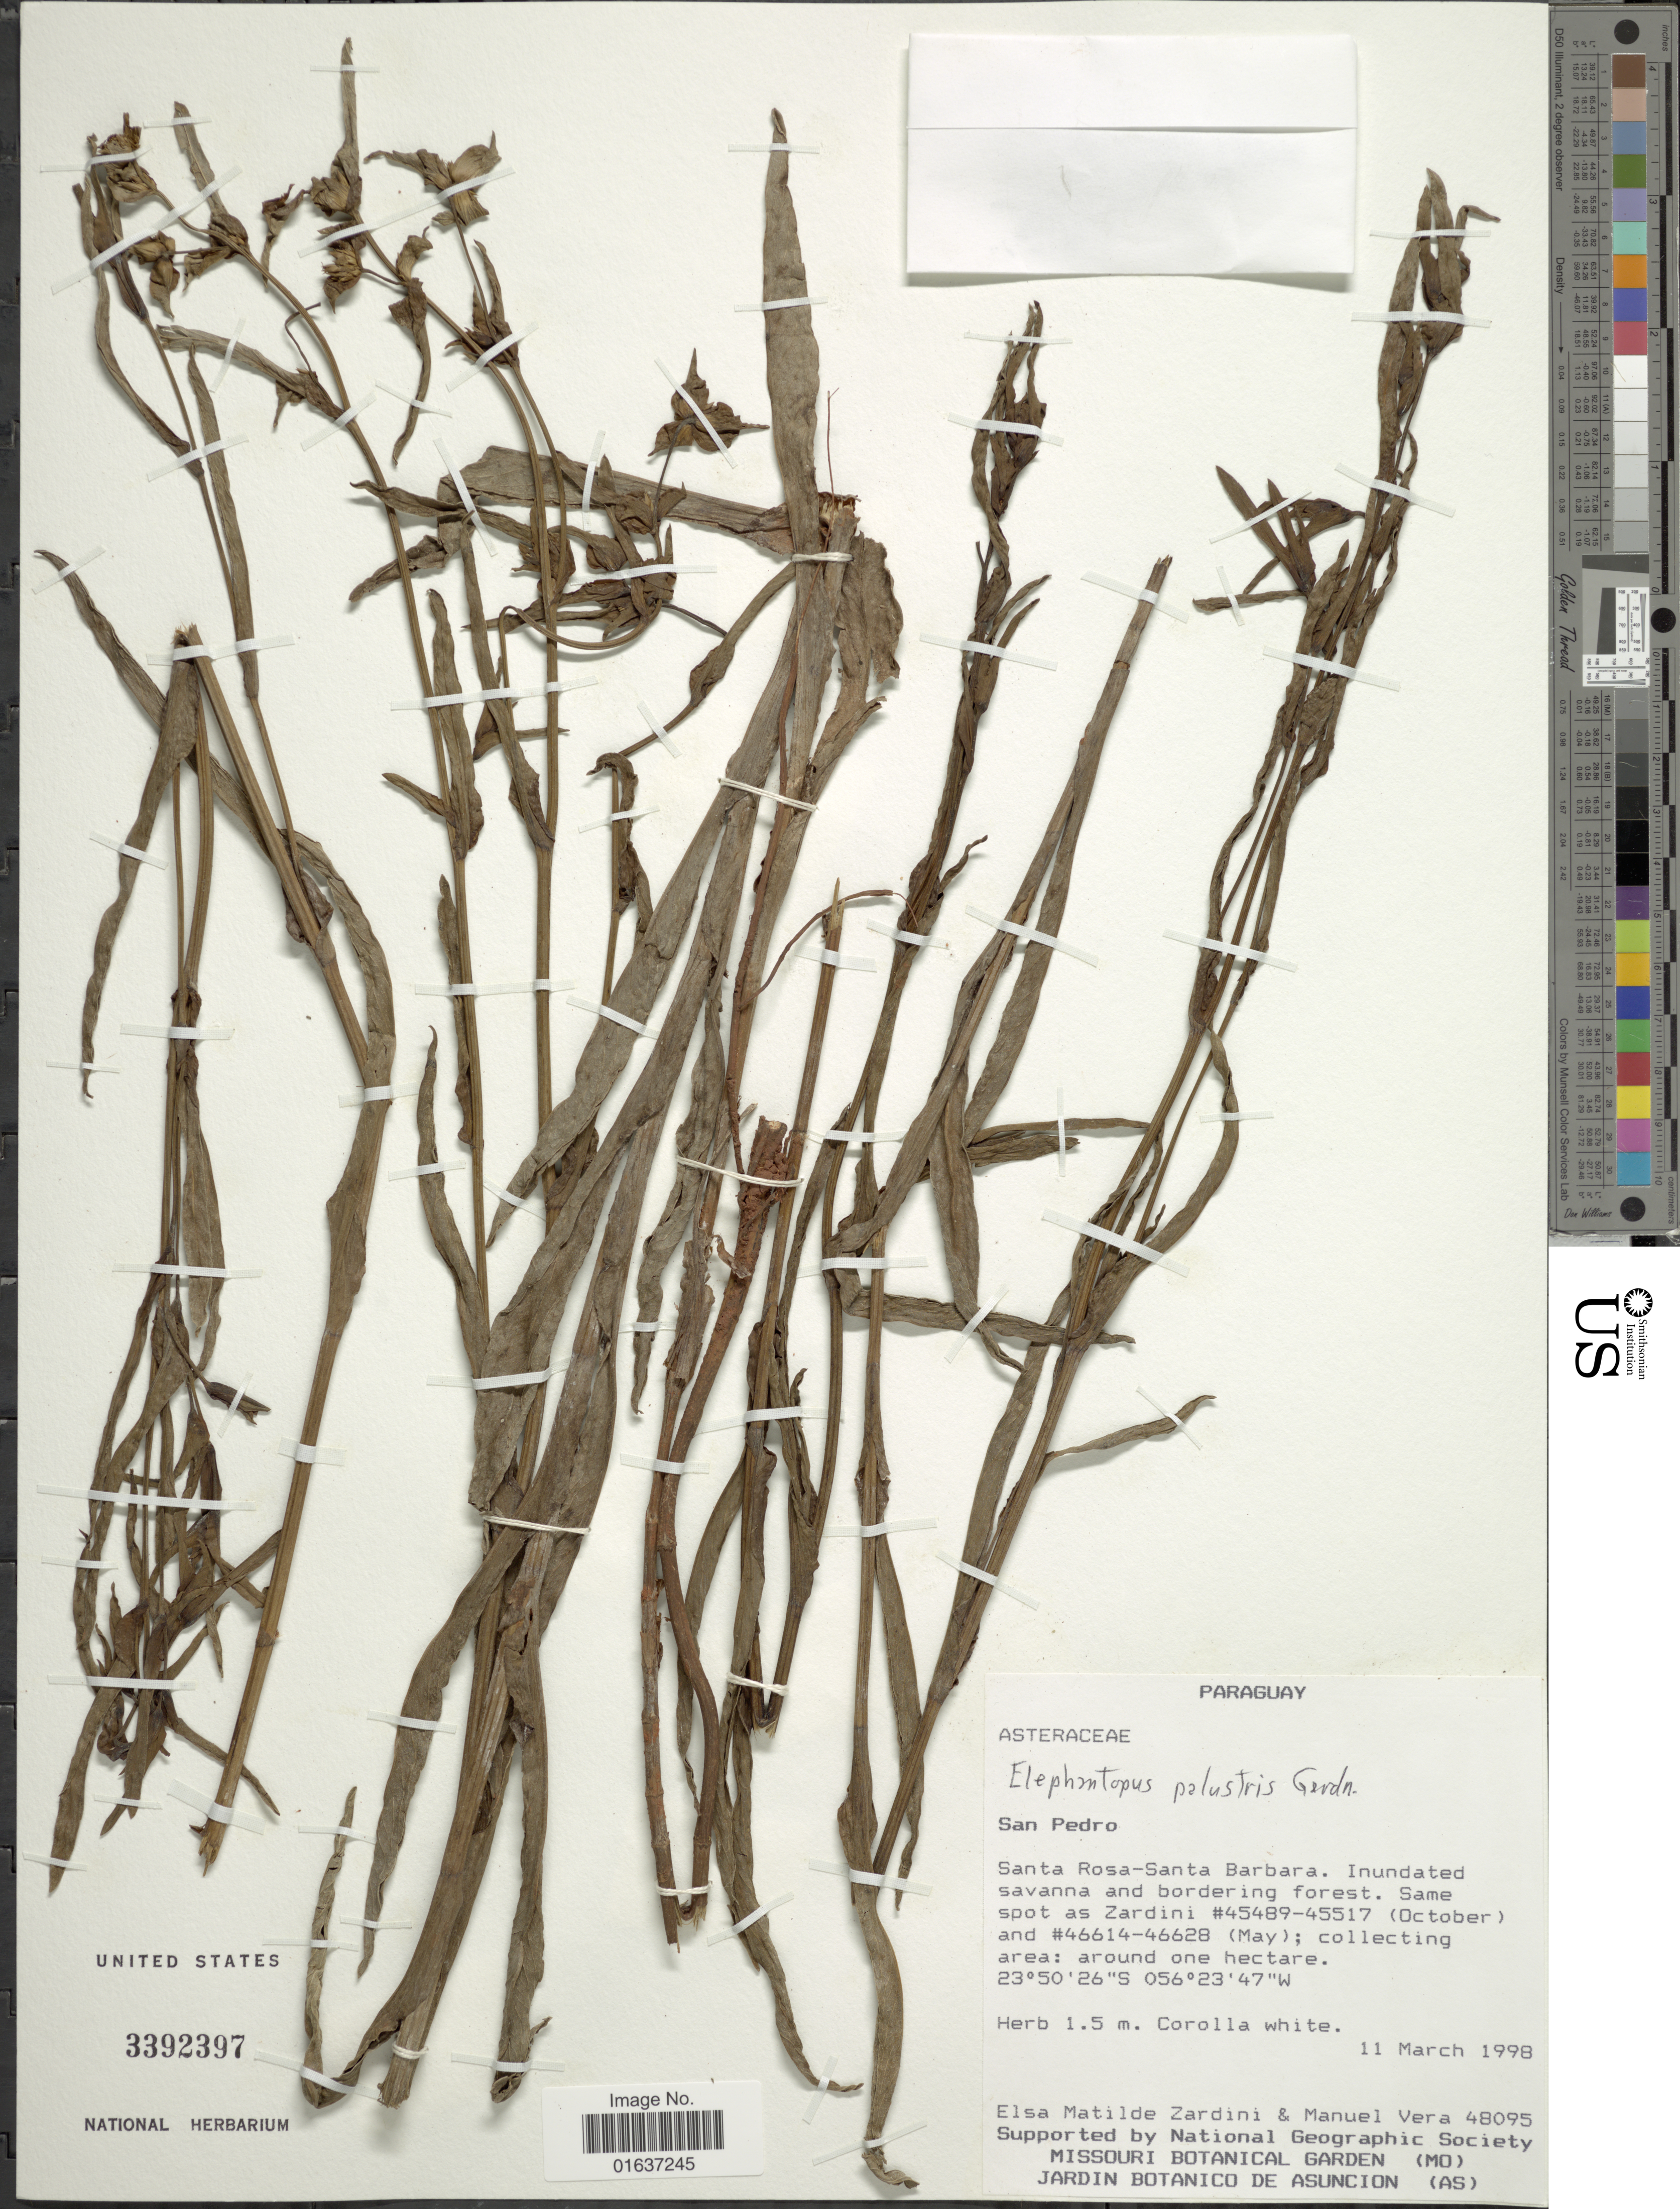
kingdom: Plantae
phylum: Tracheophyta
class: Magnoliopsida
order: Asterales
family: Asteraceae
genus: Elephantopus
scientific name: Elephantopus palustris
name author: Gardner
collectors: E. M. Zardini & M. Rivera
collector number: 48095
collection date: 1998-03-11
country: Paraguay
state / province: San Pedro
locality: Santa Rosa- Santa Barbara, around one hectare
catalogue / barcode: US 3392397